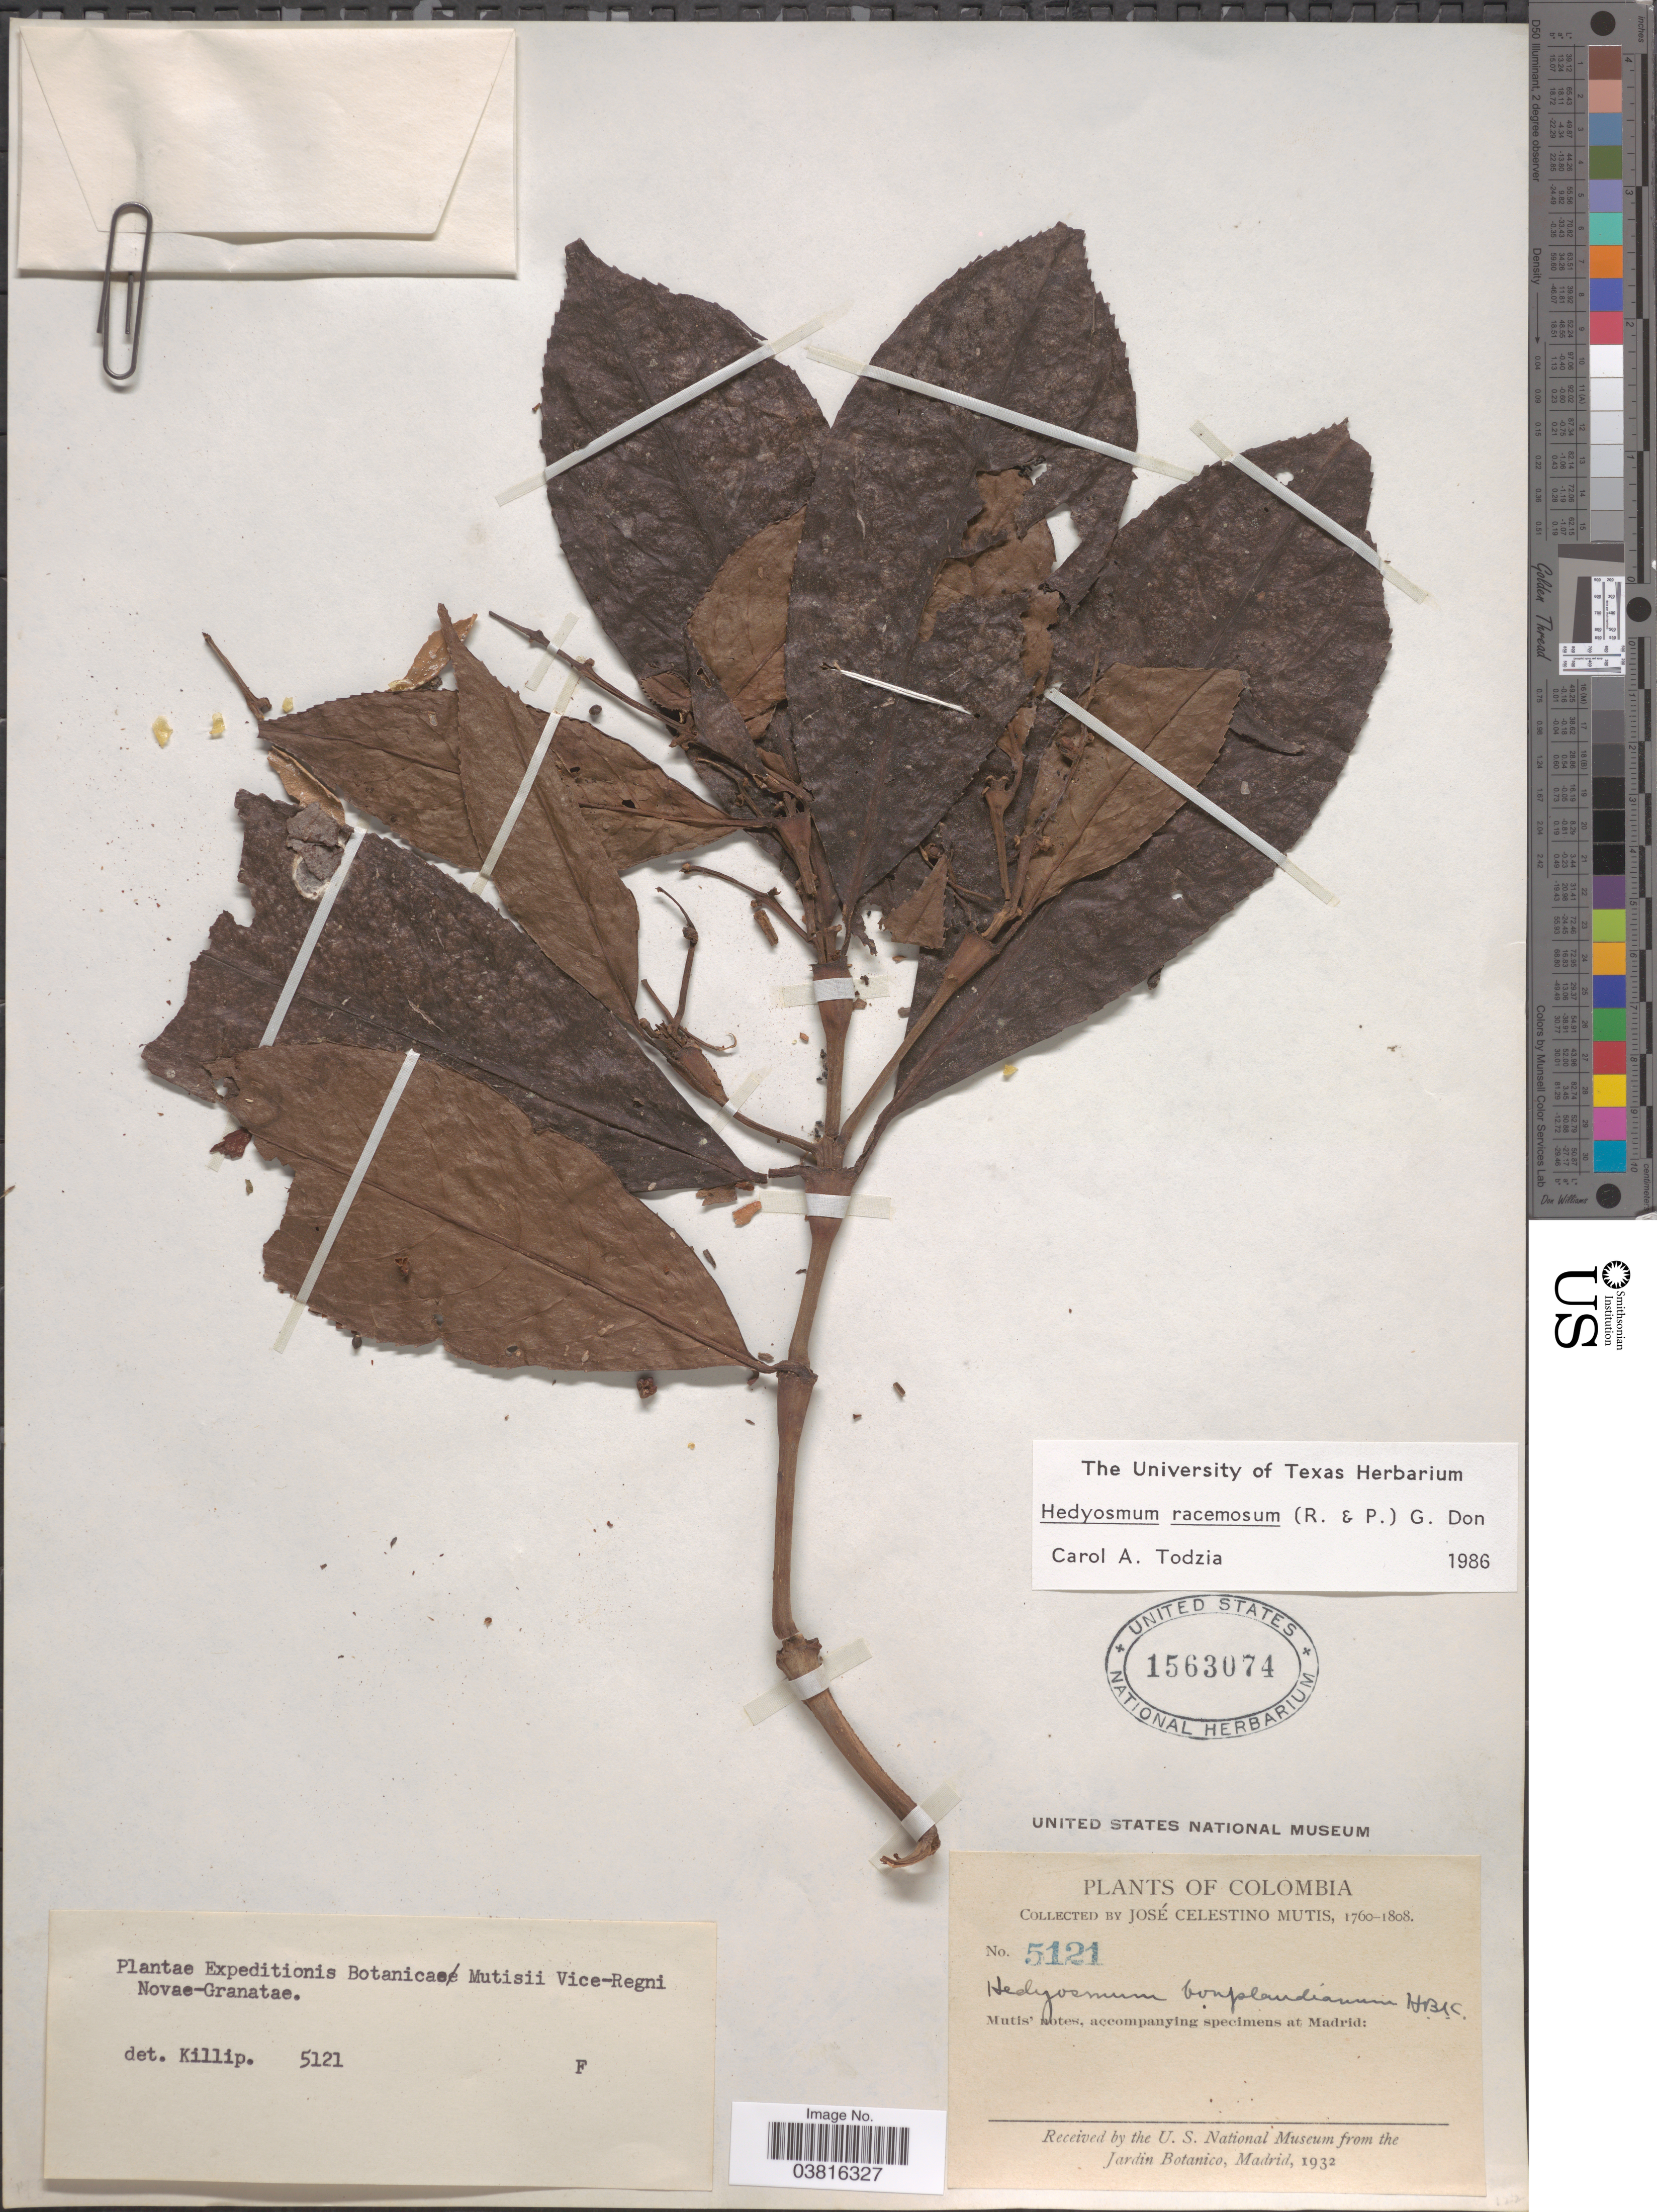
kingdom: Plantae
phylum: Tracheophyta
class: Magnoliopsida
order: Chloranthales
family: Chloranthaceae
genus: Hedyosmum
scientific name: Hedyosmum racemosum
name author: (Ruiz & Pav.) G. Don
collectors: J. C. B. Mutis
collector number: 5121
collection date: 1760/1808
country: Colombia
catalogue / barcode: US 1563074